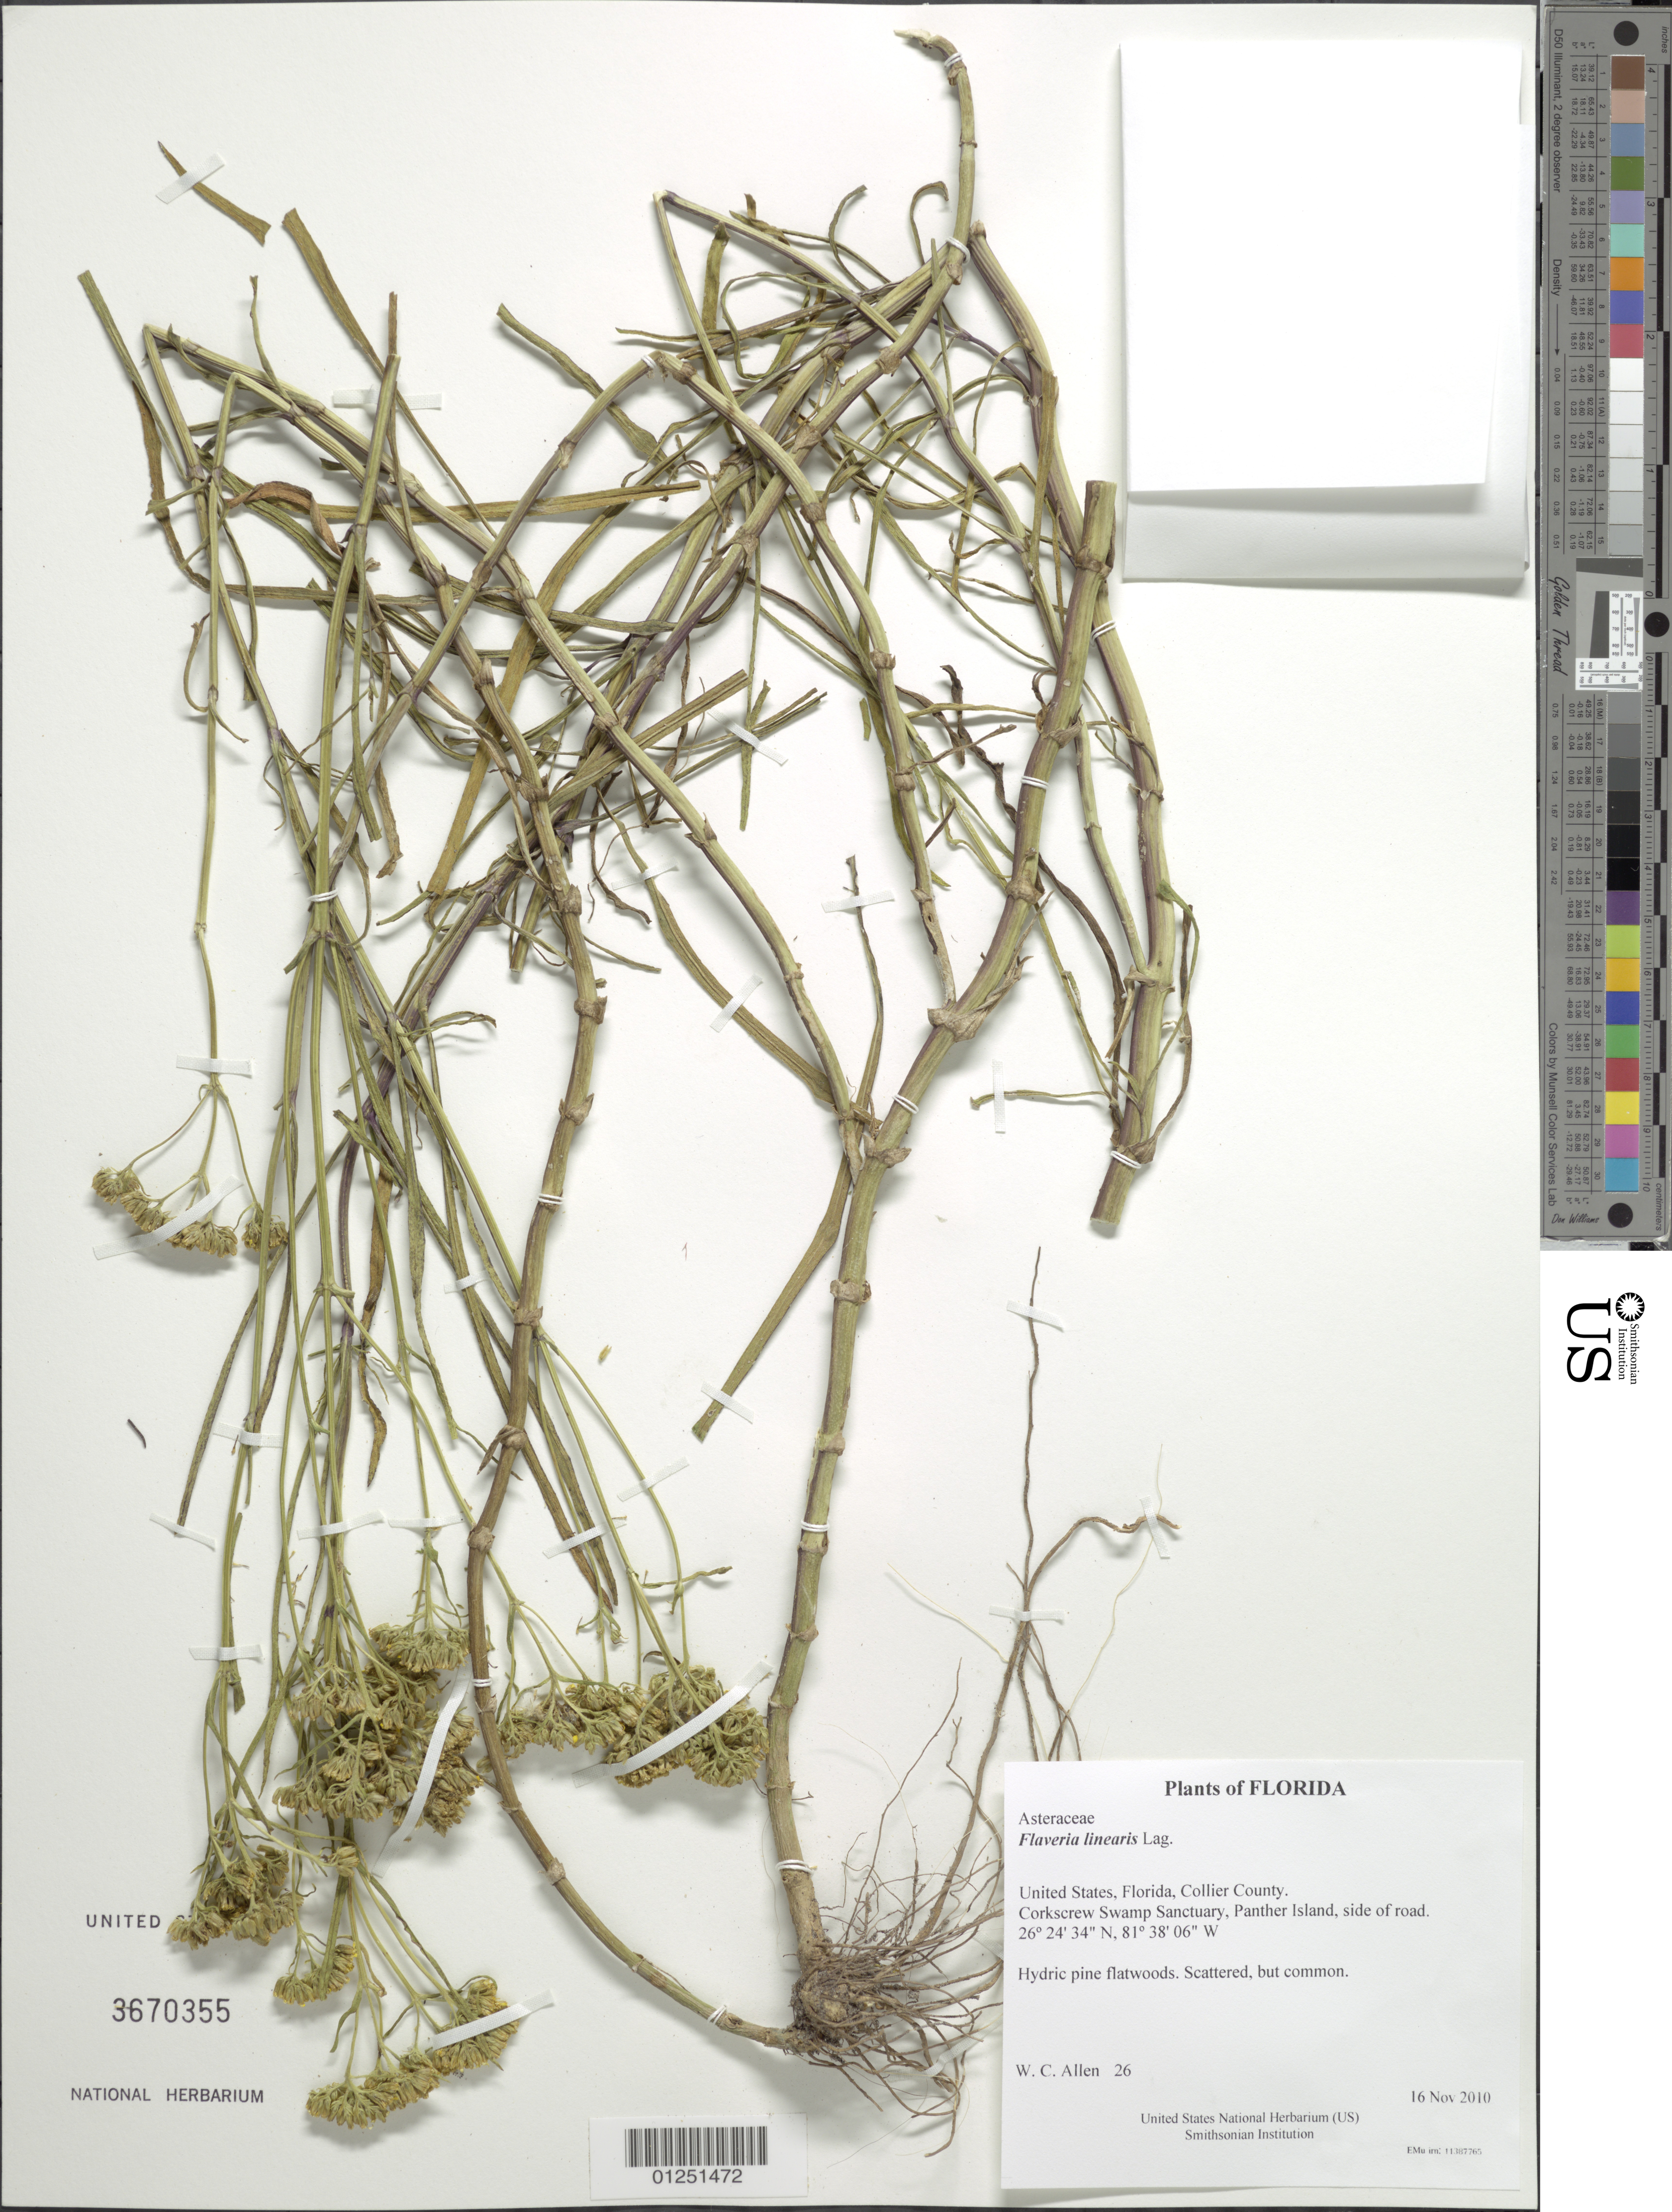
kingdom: Plantae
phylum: Tracheophyta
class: Magnoliopsida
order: Asterales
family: Asteraceae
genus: Flaveria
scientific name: Flaveria linearis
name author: Lag.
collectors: W. C. Allen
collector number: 26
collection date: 2010-11-16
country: United States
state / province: Florida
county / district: Collier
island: Panther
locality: Corkscrew Swamp Sanctuary, side of road.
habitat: Hydric pine flatwoods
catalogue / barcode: US 3670355